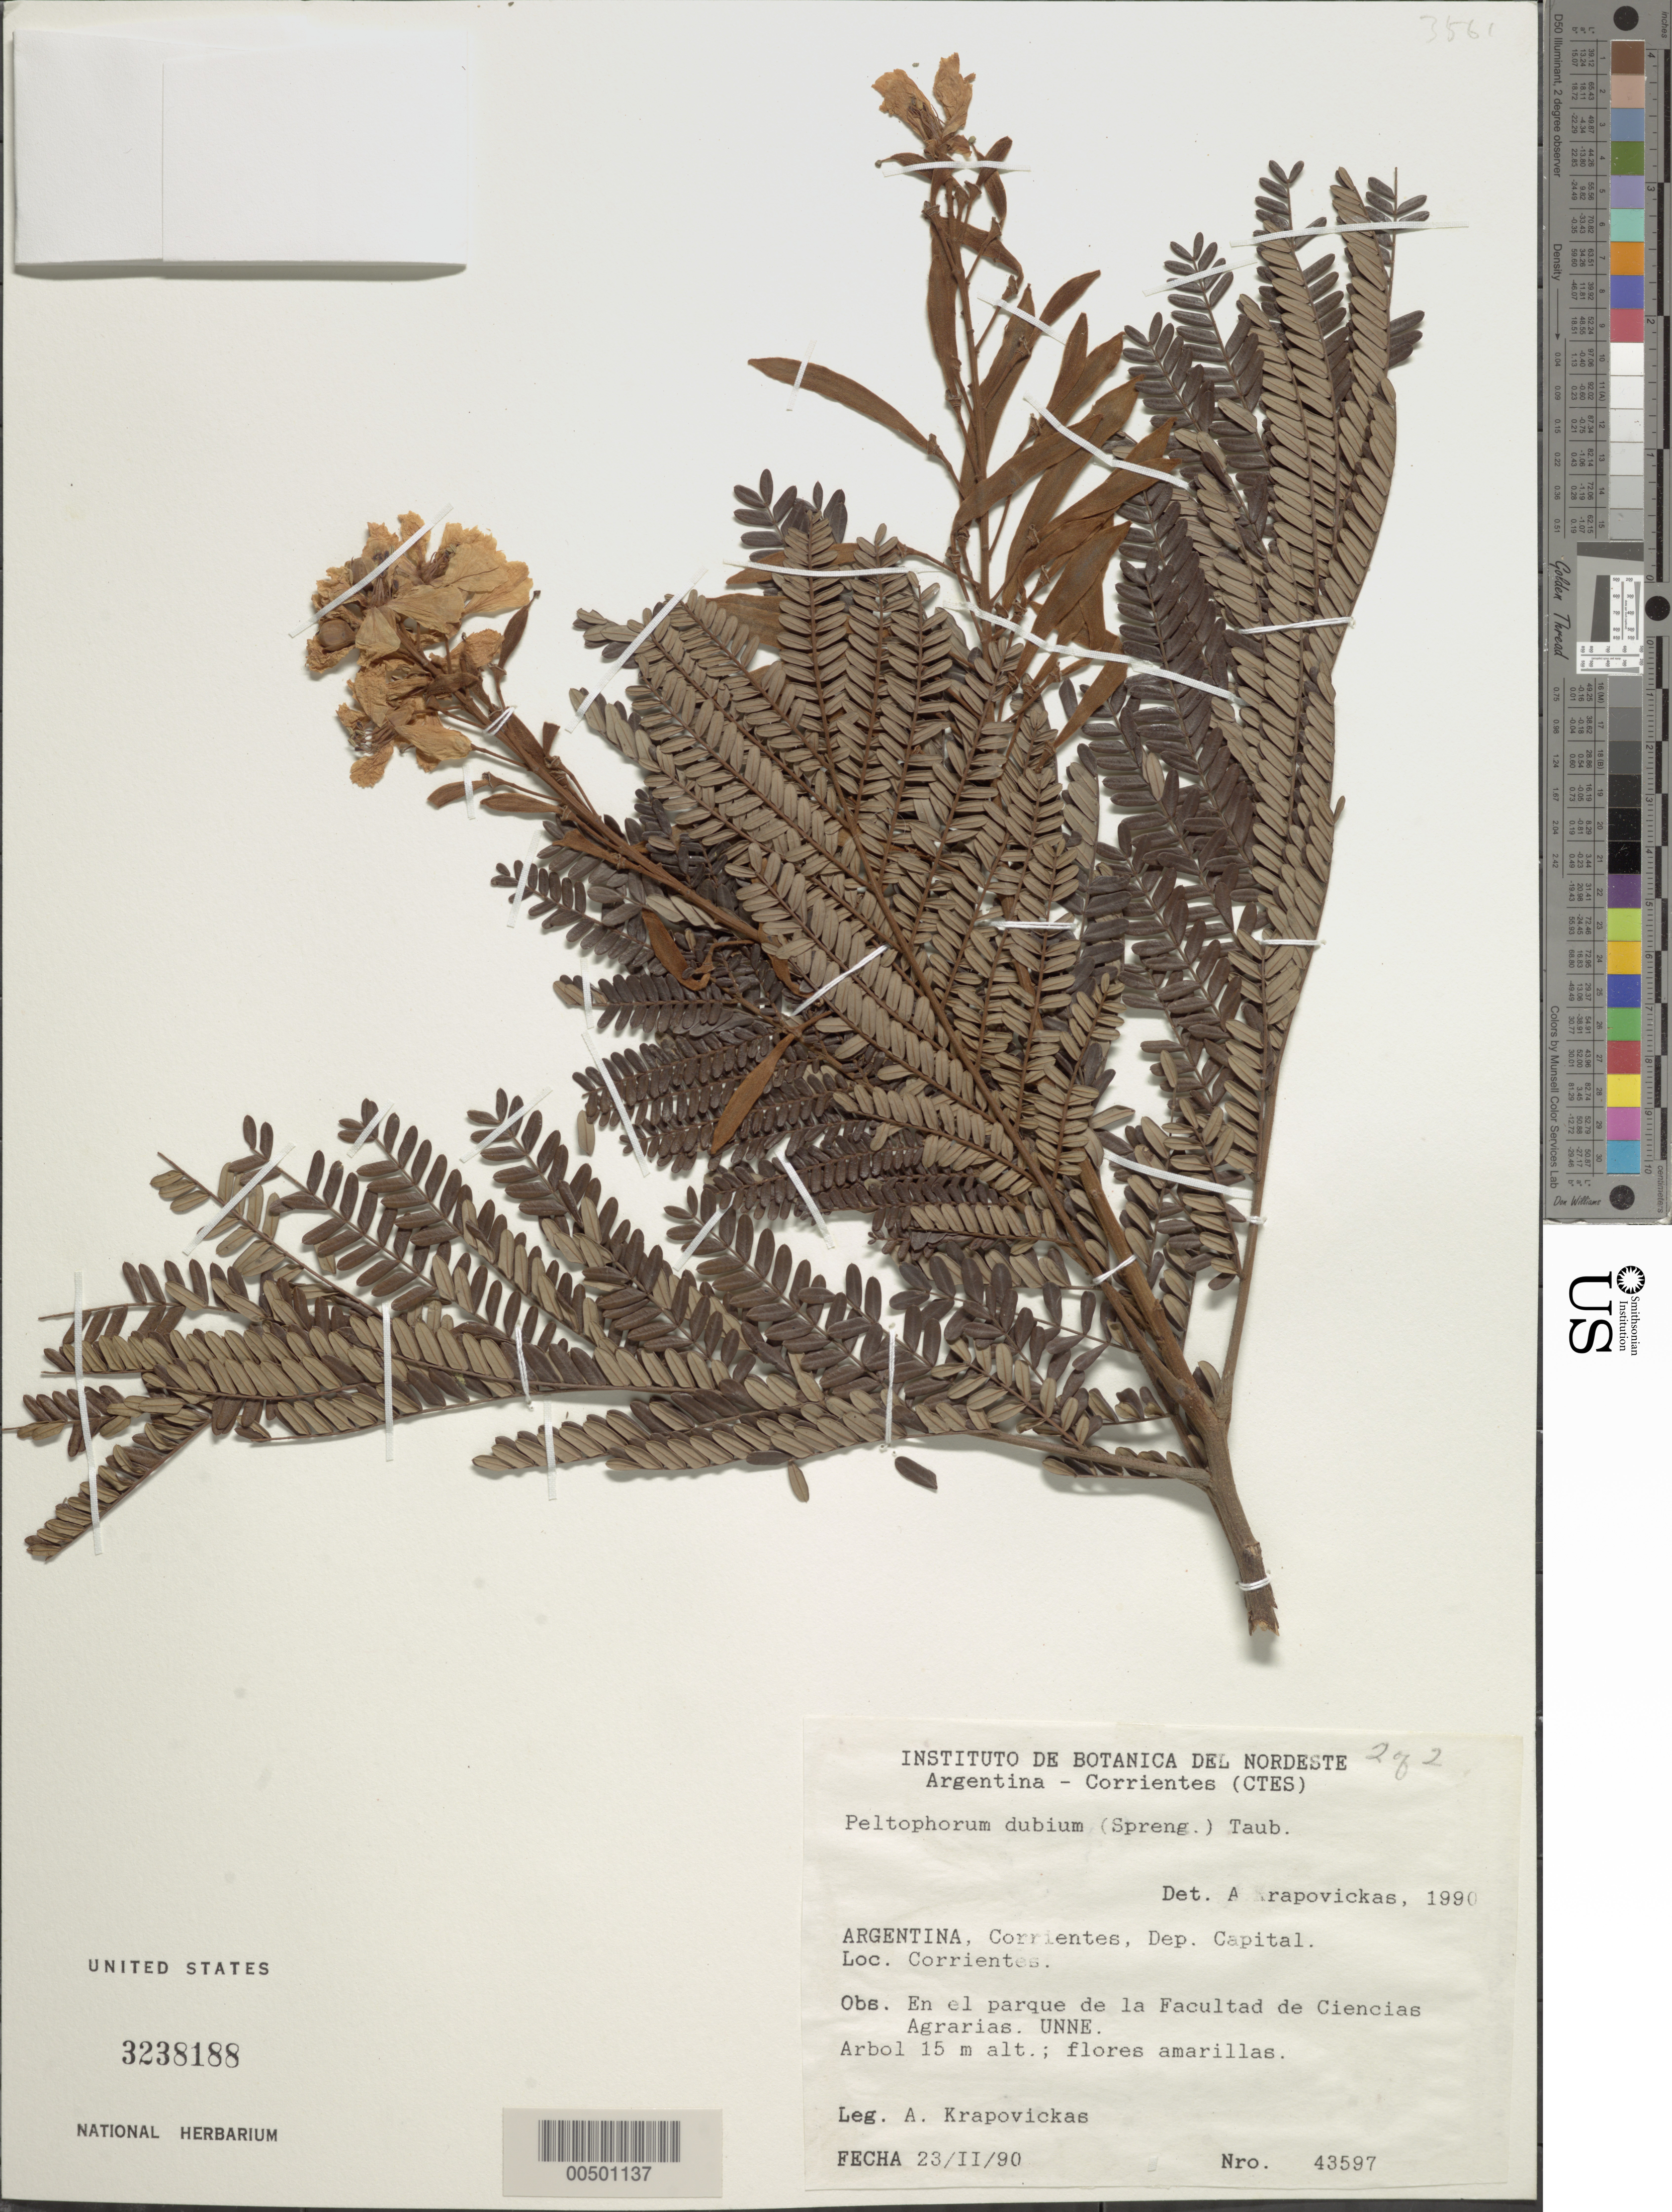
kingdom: Plantae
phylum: Tracheophyta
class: Magnoliopsida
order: Fabales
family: Fabaceae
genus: Peltophorum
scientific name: Peltophorum dubium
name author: (Spreng.) Taub.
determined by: Krapovickas, A.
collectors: A. Krapovickas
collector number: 43597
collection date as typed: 23 Feb 1990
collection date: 1990-02-23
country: Argentina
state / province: Corrientes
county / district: Capital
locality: Corrientes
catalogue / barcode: US 3238188